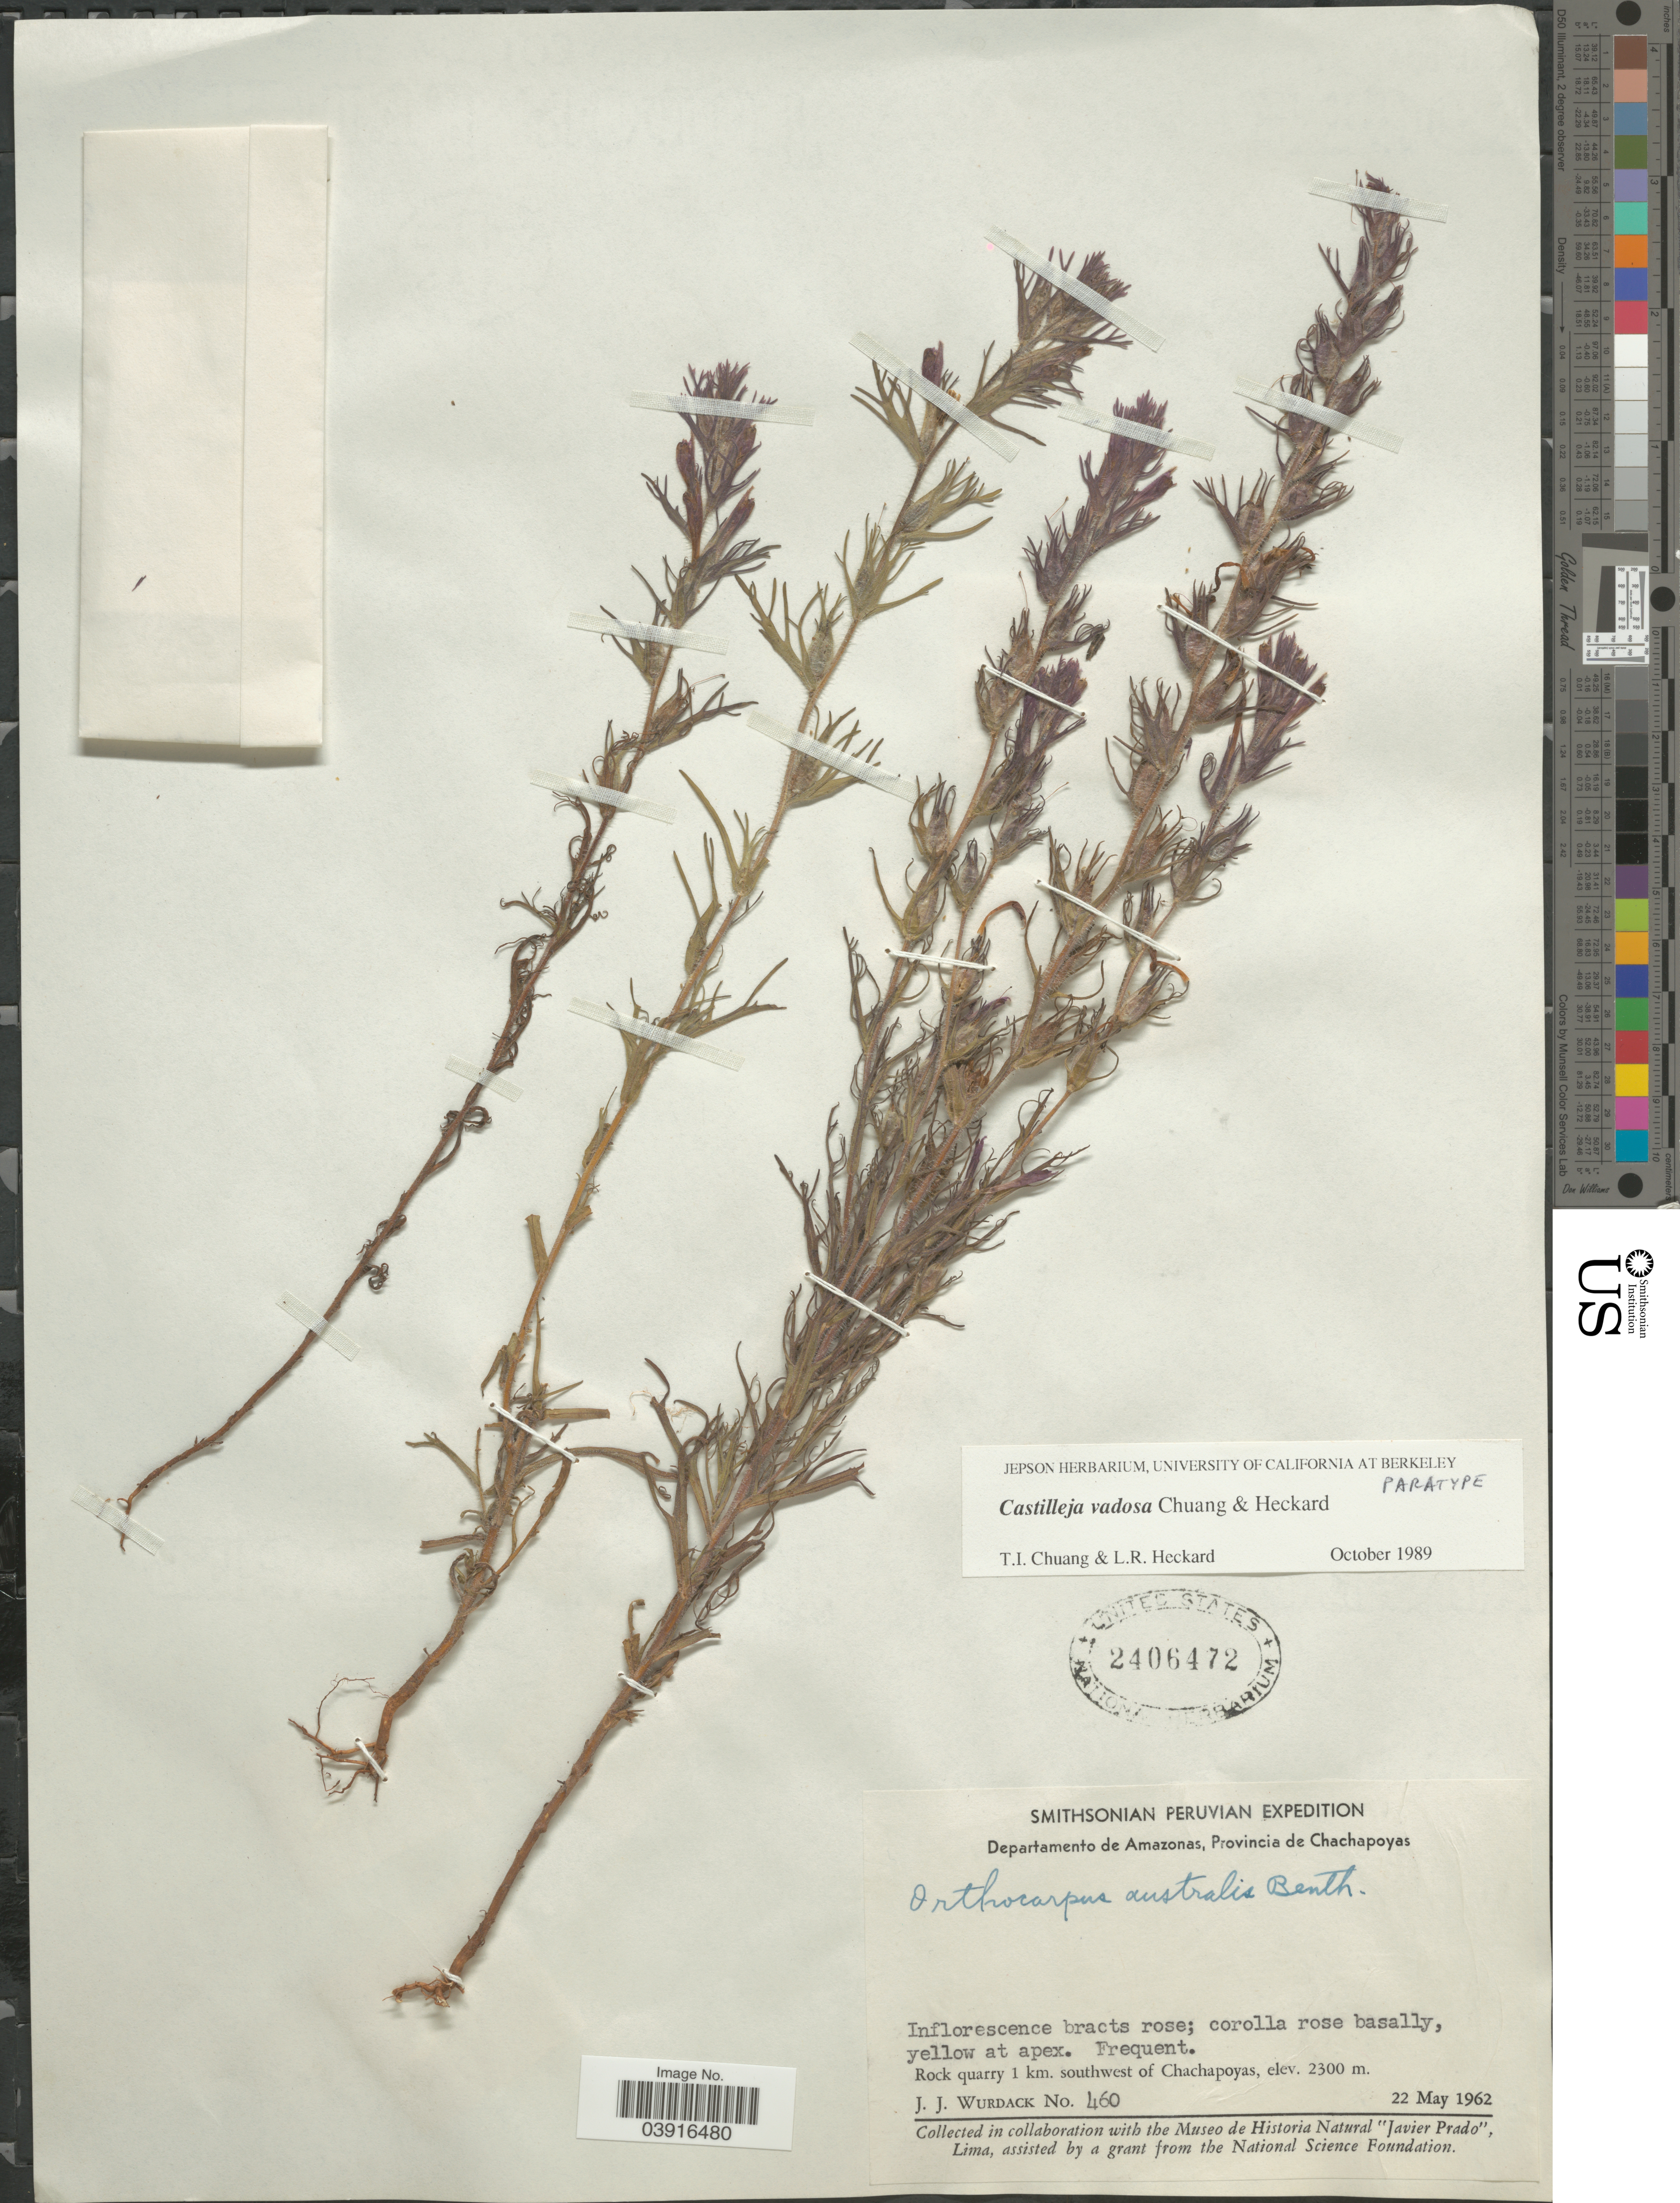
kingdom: Plantae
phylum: Tracheophyta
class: Magnoliopsida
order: Lamiales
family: Orobanchaceae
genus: Castilleja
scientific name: Castilleja vadosa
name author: T.I. Chuang & Heckard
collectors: J. J. Wurdack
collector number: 460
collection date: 1962-05-22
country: Peru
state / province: Amazonas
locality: Departamento de Amazonas, Provincia de Chachapoyas. Rock quarry 1 km. southwest of Chachapoyas.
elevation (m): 2300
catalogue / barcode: US 2406472